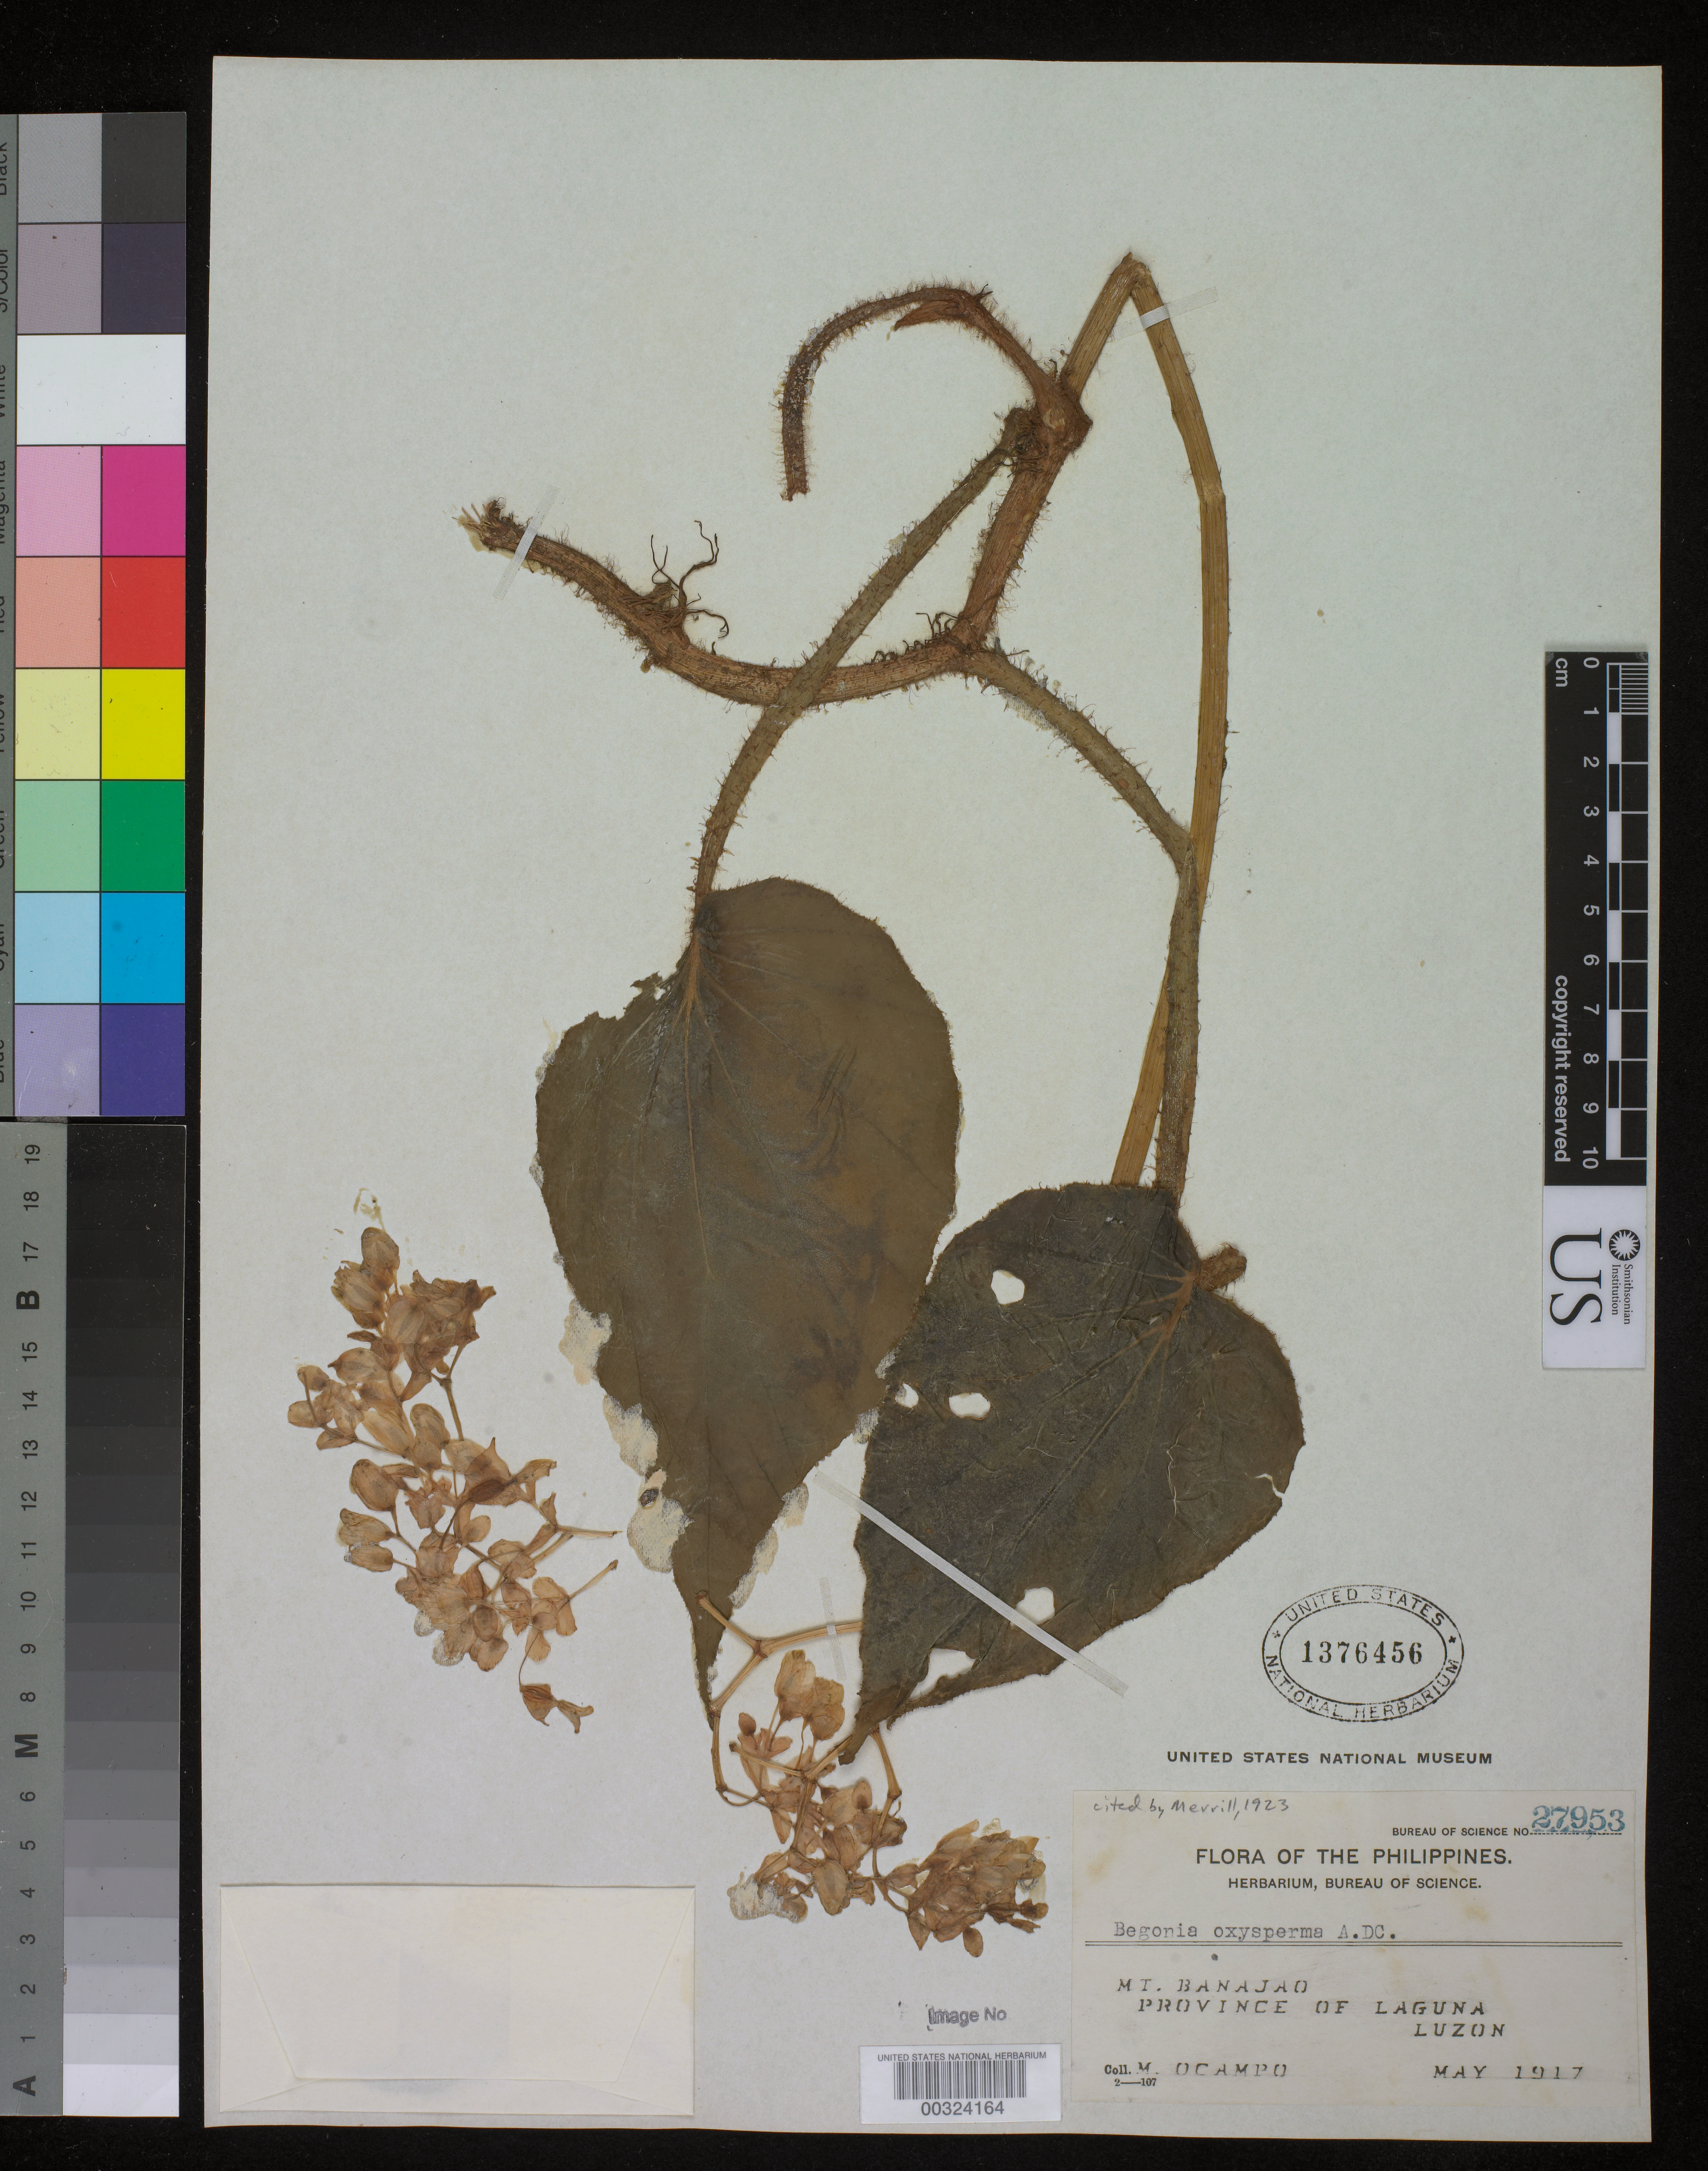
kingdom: Plantae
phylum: Tracheophyta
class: Magnoliopsida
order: Cucurbitales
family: Begoniaceae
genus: Begonia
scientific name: Begonia oxysperma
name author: A. DC.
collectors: M. Ocampo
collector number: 27953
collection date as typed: May 1917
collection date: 1917-05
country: Philippines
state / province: Calabarzon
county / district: Laguna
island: Luzon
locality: Mt. banajao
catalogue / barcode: US 1376456